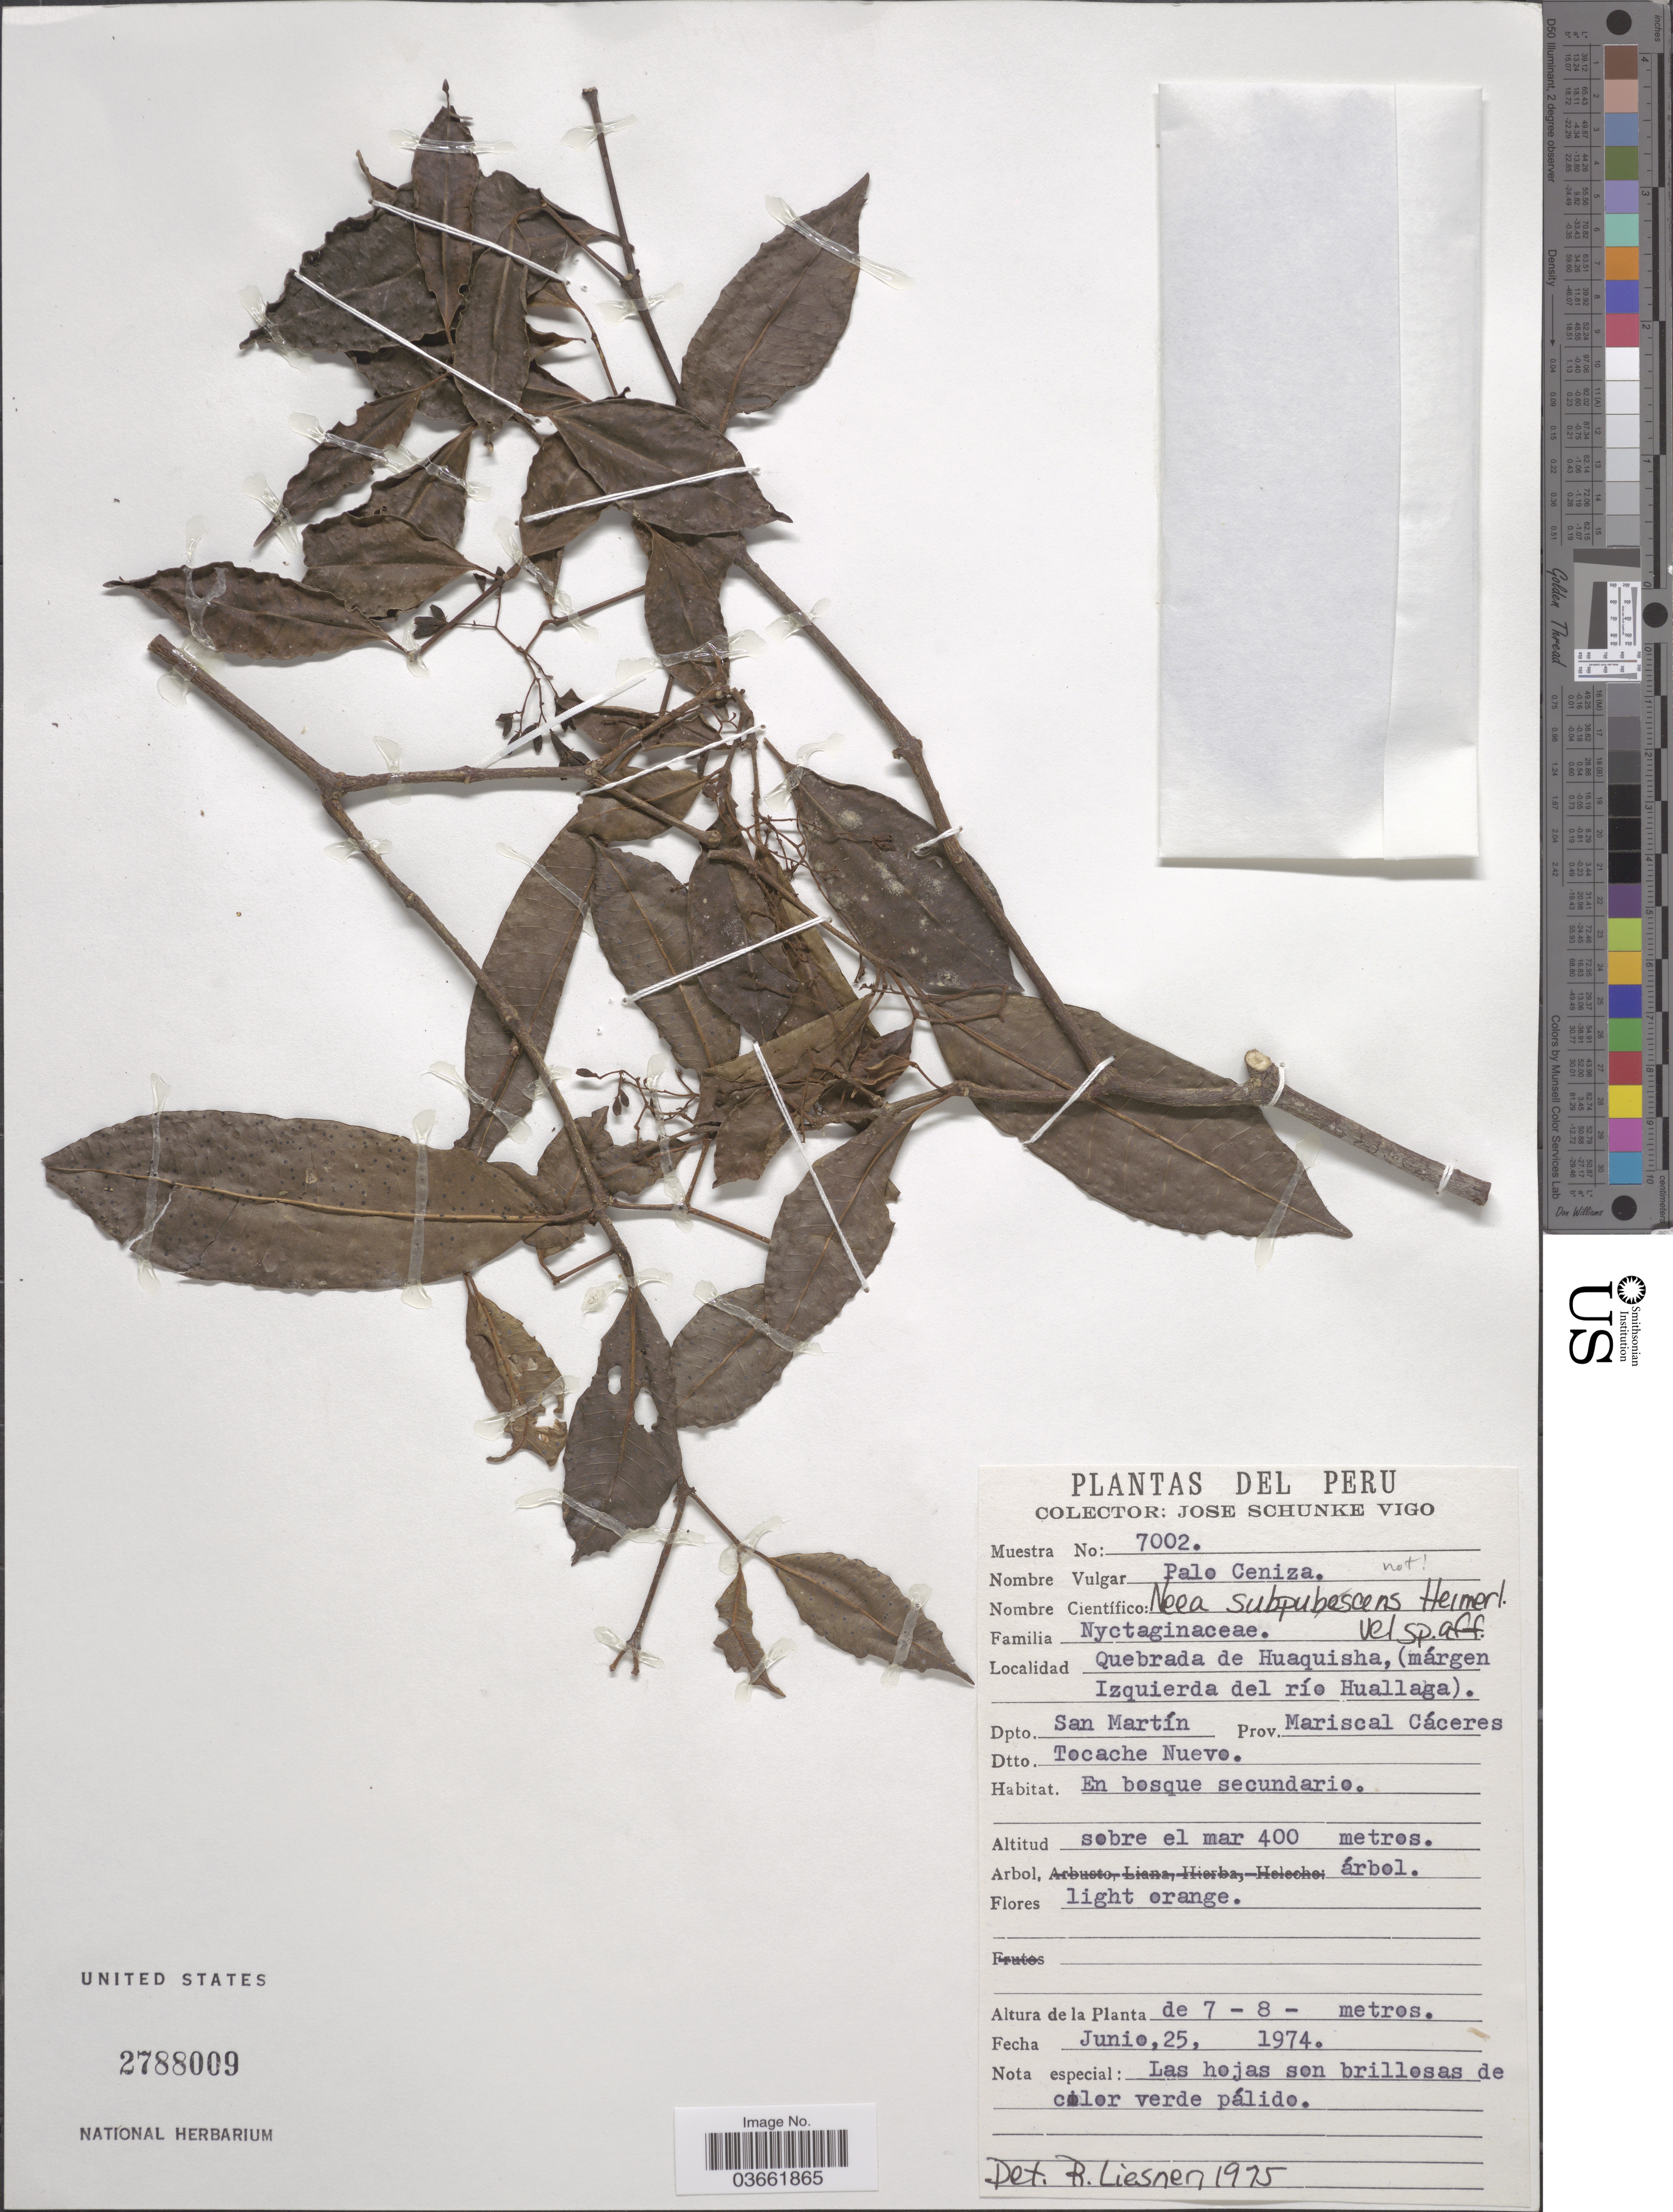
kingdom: Plantae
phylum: Tracheophyta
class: Magnoliopsida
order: Caryophyllales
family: Nyctaginaceae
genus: Neea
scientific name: Neea subpubescens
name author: Heimerl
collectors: J. Schunke Vigo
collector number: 7002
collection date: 1974-06-25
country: Peru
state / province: San Martín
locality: Quebrada de Huaquisha, (márgen Izquierda del río Huallaga). Dpto. San Martín. Prov. Mariscal Cáceres. Dtto. Tocache Nueve.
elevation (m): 400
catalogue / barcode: US 2788009